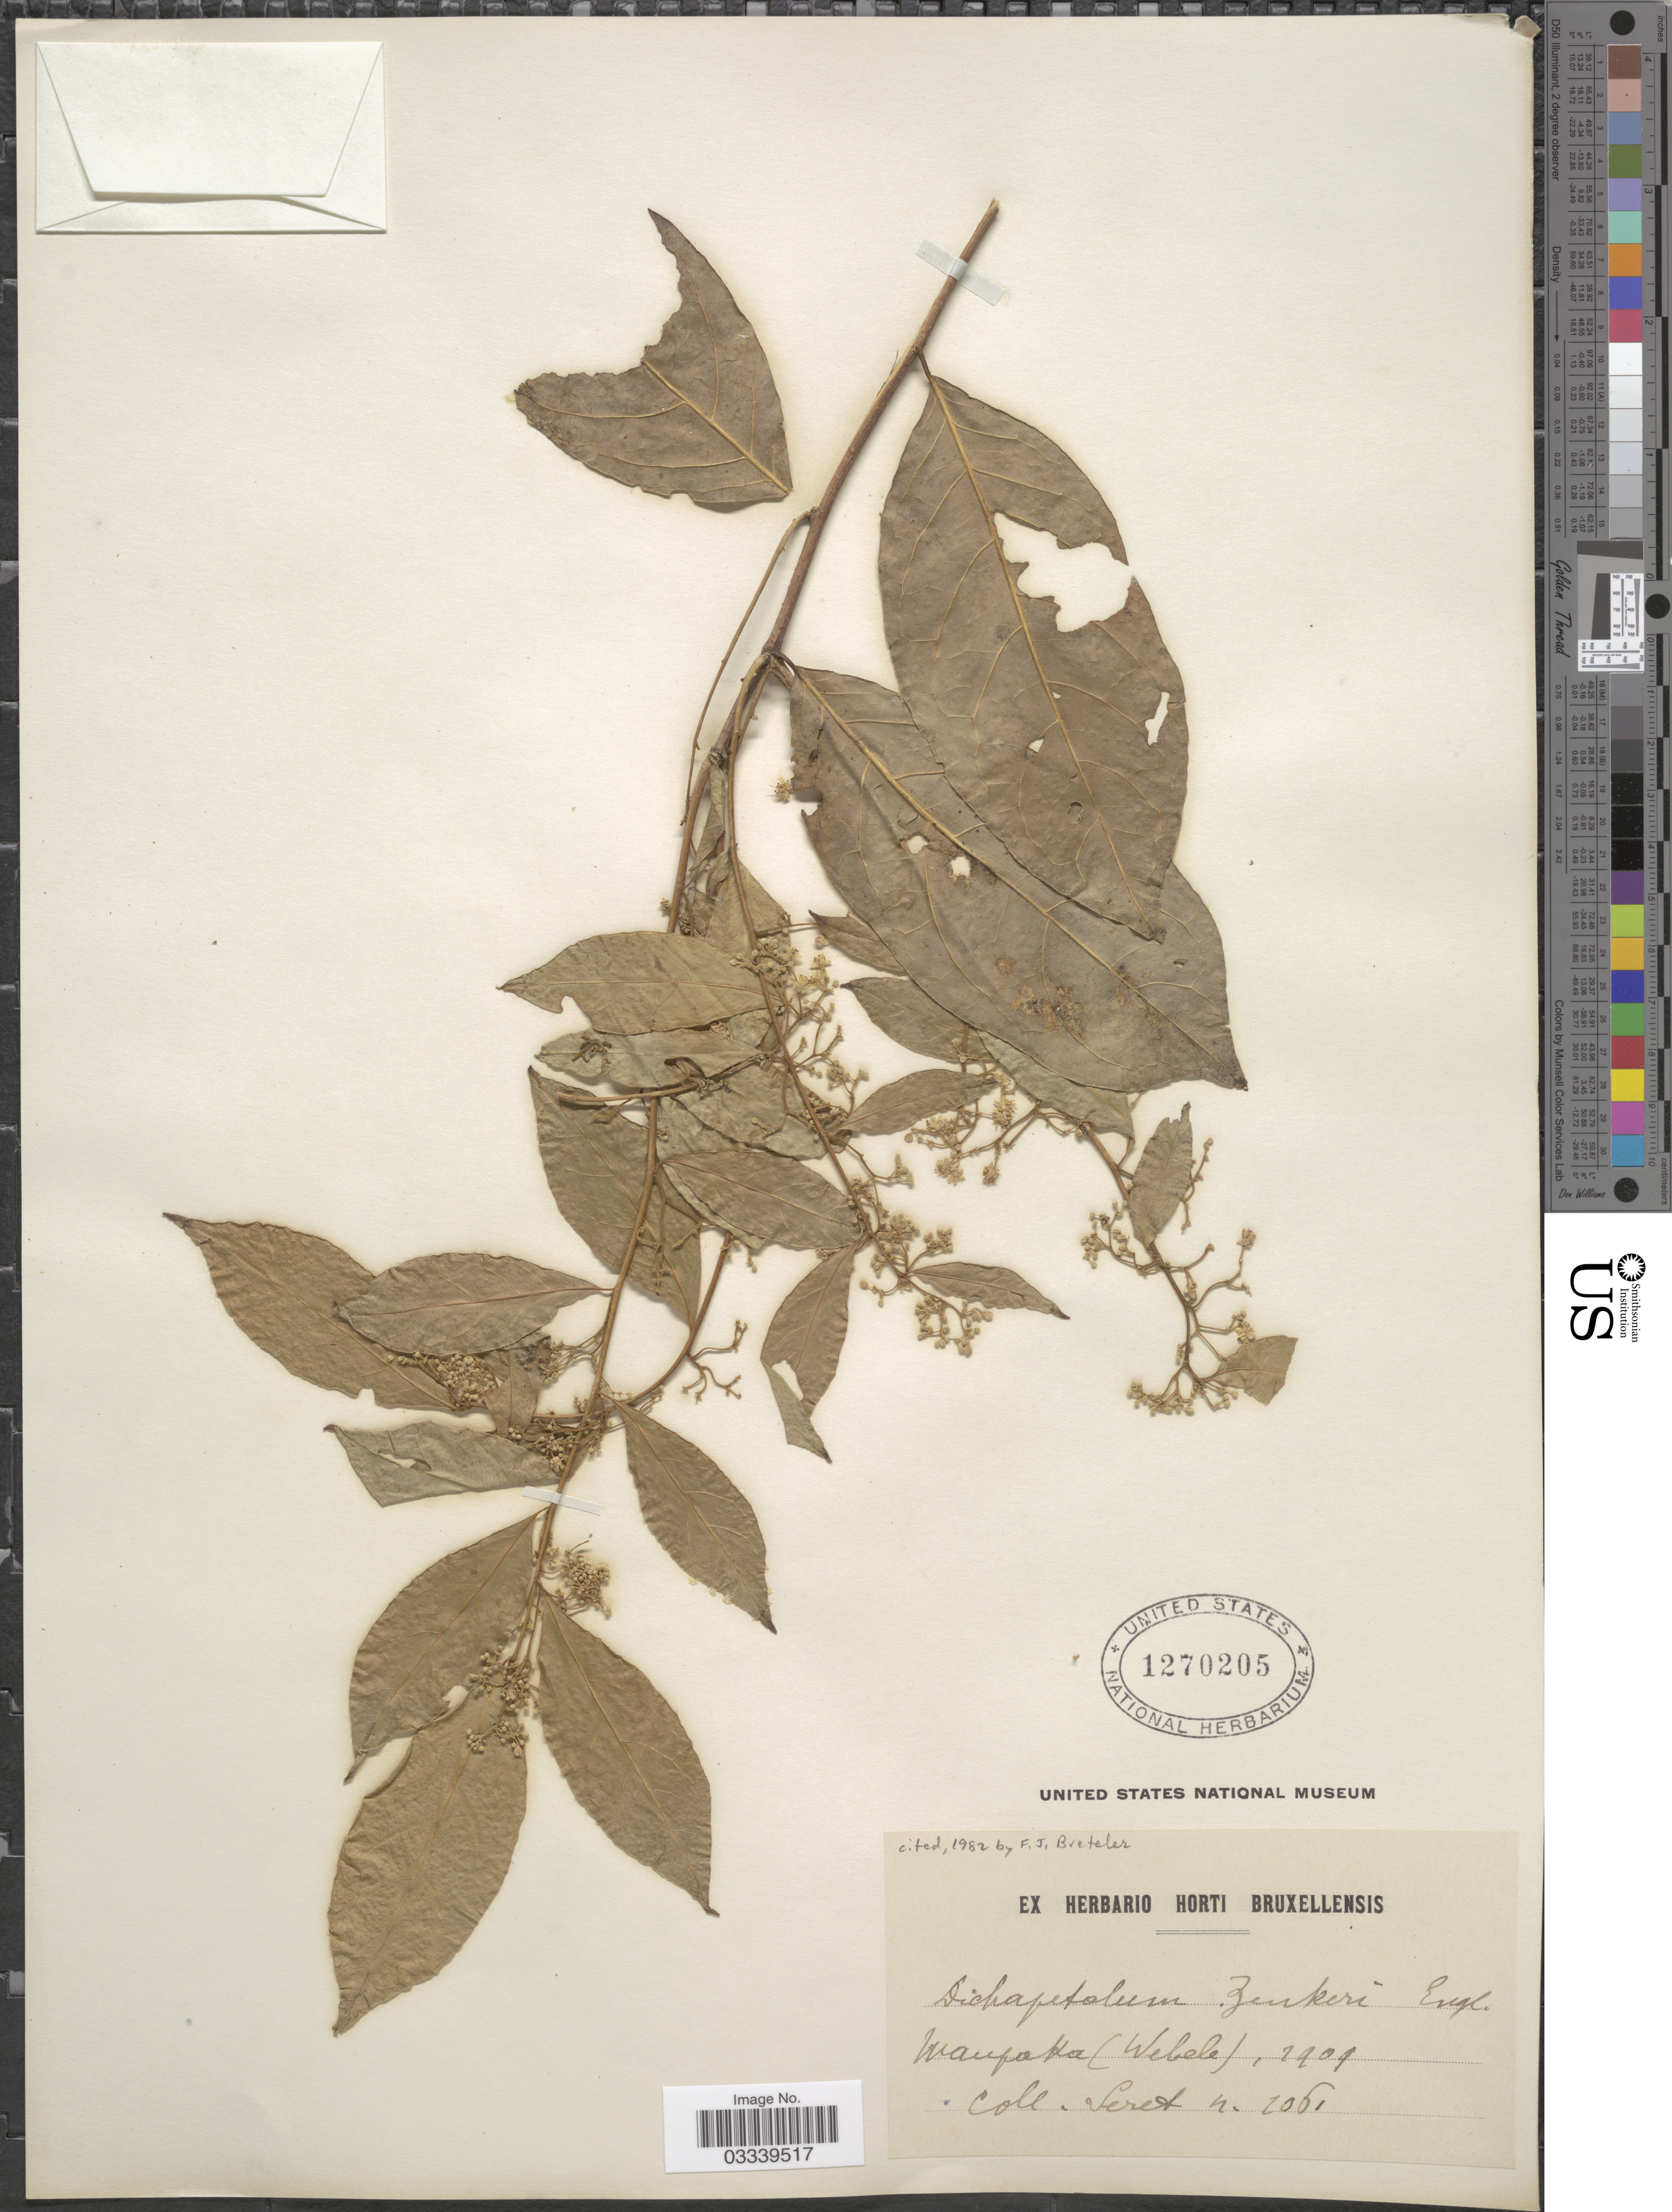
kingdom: Plantae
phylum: Tracheophyta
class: Magnoliopsida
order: Malpighiales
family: Dichapetalaceae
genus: Dichapetalum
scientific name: Dichapetalum zenkeri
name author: Engl.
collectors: Seret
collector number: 2061*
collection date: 1909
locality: Maupaka (Webele). [interpreted]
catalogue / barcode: US 1270205